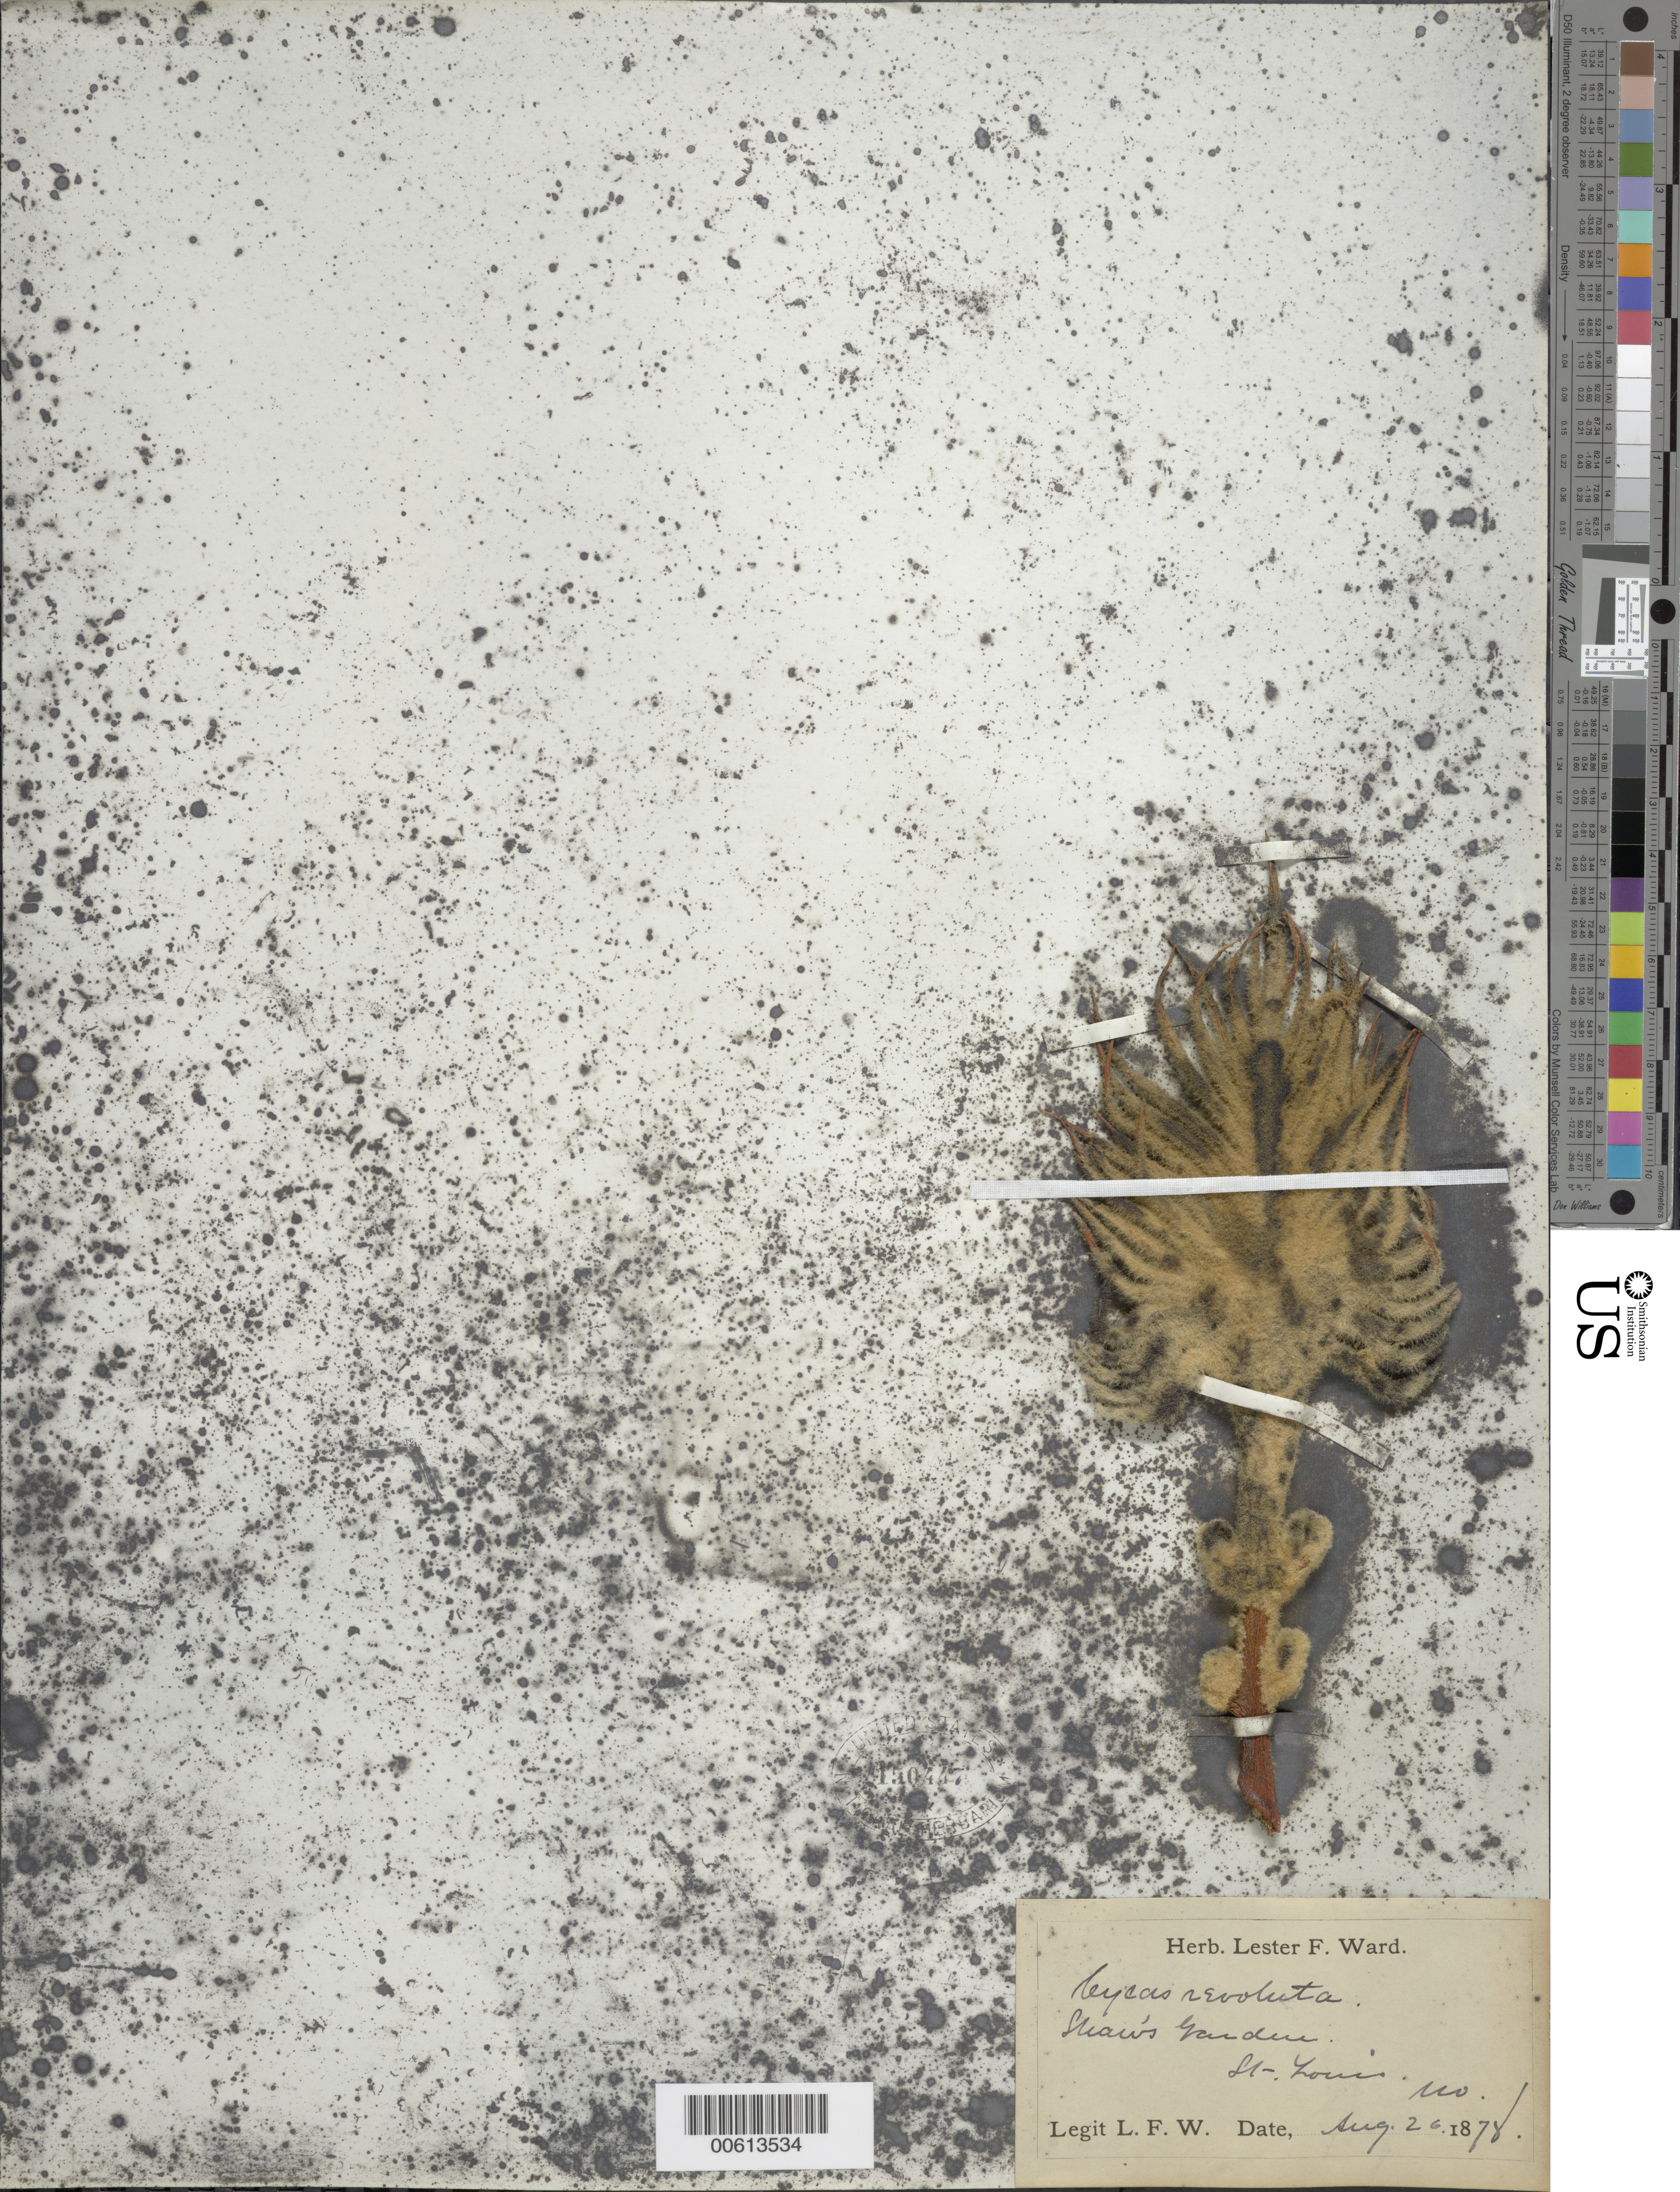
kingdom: Plantae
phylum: Tracheophyta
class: Cycadopsida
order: Cycadales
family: Cycadaceae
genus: Cycas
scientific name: Cycas revoluta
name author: Thunb.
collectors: L. F. Ward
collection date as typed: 26 Aug 1878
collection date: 1878-08-26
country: United States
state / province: Missouri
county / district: Saint Louis City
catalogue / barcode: US 150447